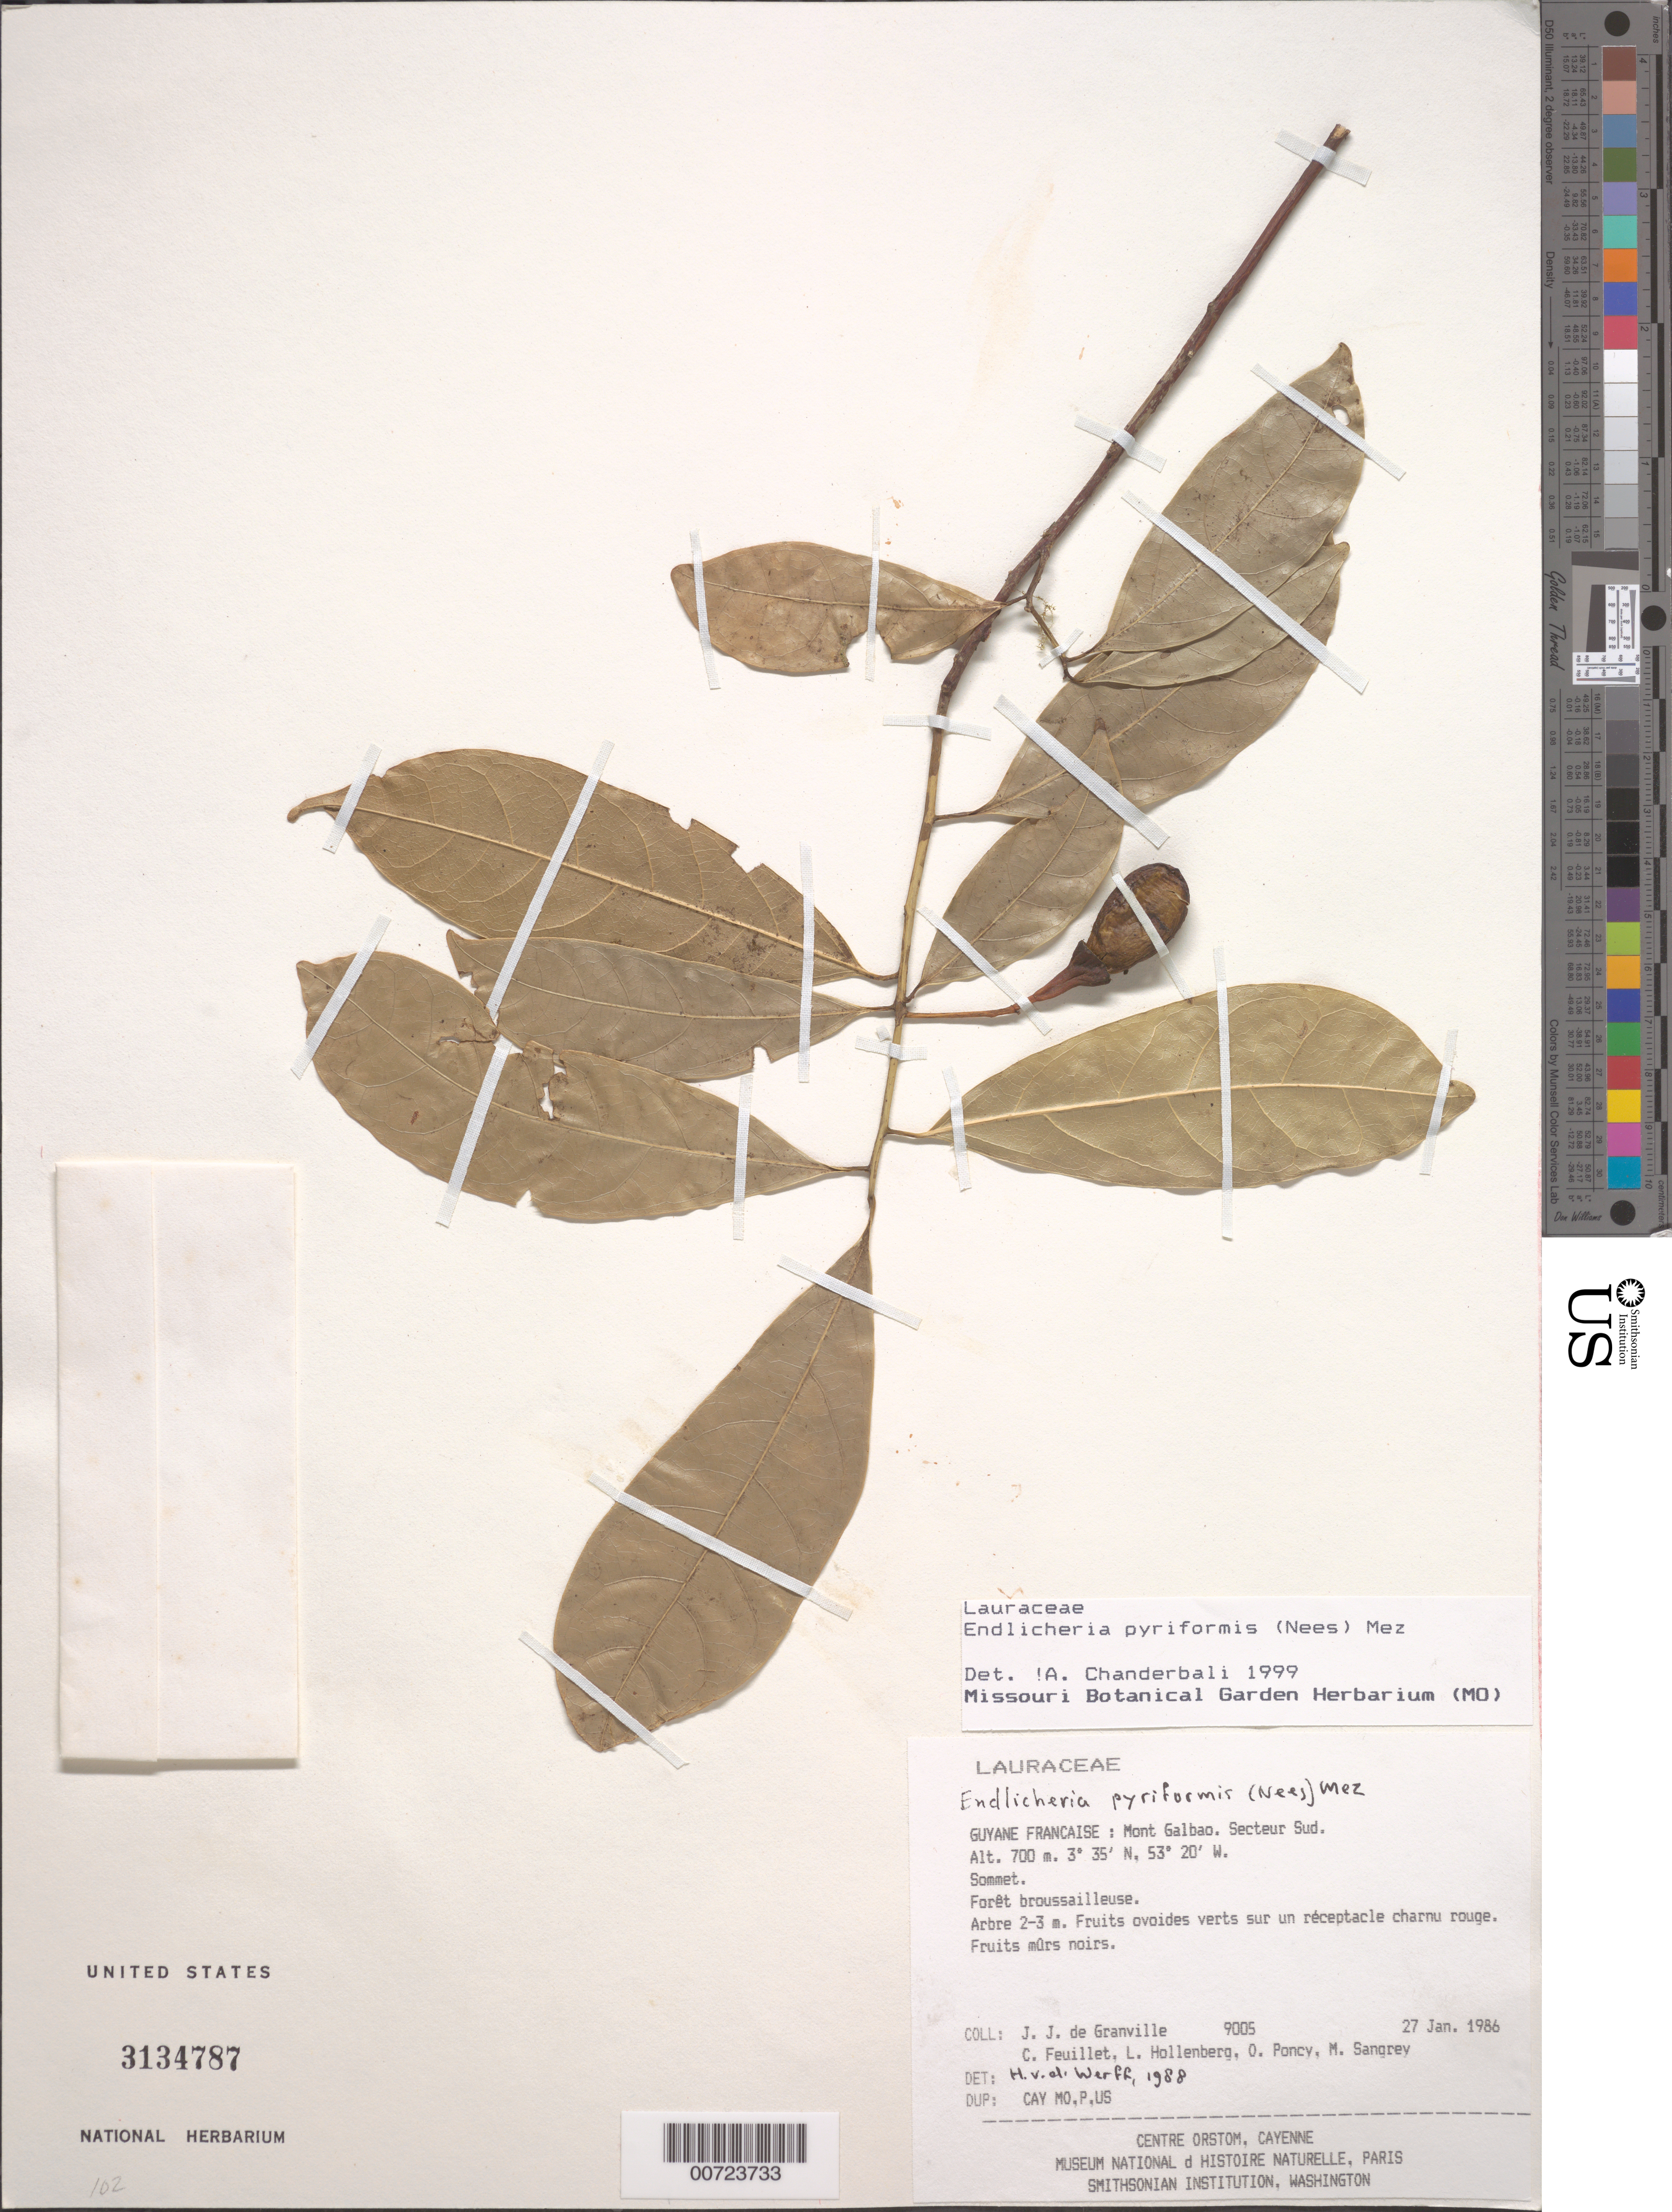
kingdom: Plantae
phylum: Tracheophyta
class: Magnoliopsida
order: Laurales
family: Lauraceae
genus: Endlicheria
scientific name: Endlicheria pyriformis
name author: (Nees) Mez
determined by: Chanderbali, Andre Shashi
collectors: J.-J. de Granville, C. Feuillet, L. Hollenberg, O. Poncy & M. S. Sangrey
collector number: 9005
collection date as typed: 27-Jan-86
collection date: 1986-01-27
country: French Guiana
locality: Mont Galbao. Secteur Sud. Sommet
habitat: Forêt broussailleuse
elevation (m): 700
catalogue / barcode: US 3134787